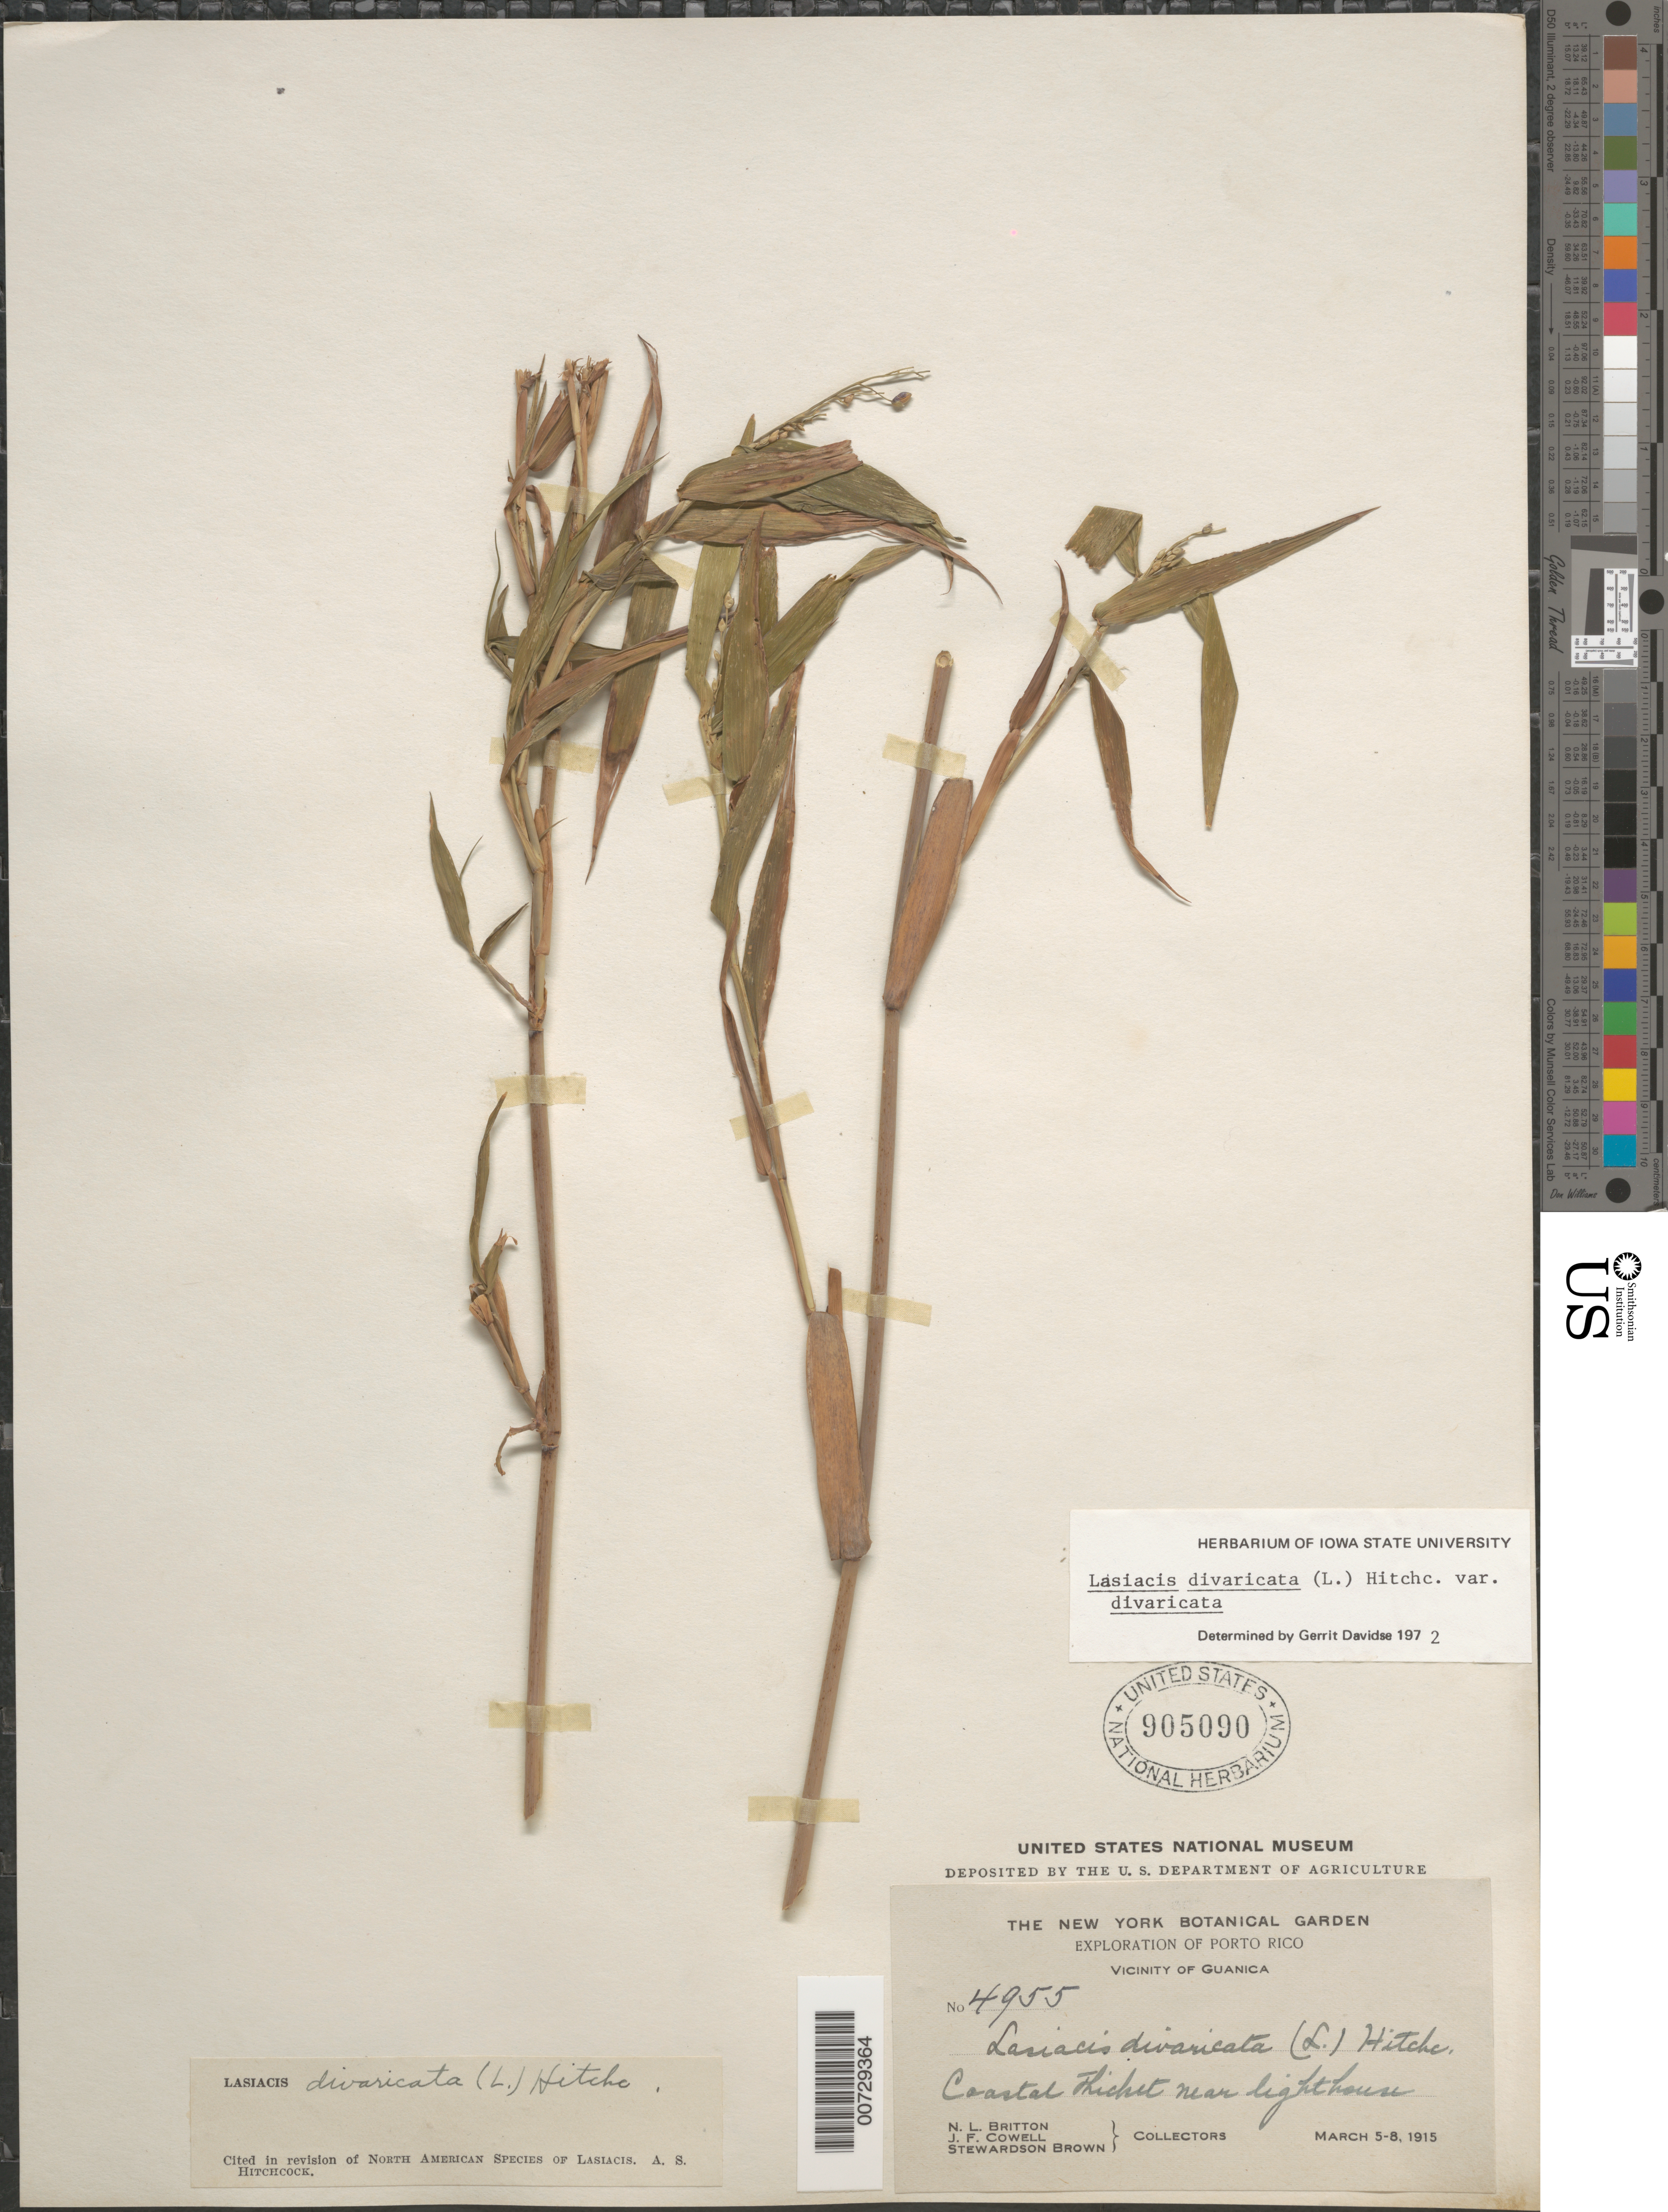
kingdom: Plantae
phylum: Tracheophyta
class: Liliopsida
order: Poales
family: Poaceae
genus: Lasiacis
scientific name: Lasiacis divaricata var. divaricata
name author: (L.) Hitchc.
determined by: Davidse, Gerrit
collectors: N. Britton, J. F. Cowell & S. Brown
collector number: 4955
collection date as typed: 05 Mar 1915 to 08 Mar 1915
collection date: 1915-03-05/1915-03-08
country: Puerto Rico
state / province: Guánica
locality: Guanica, vic of; near lighthouse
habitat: Coastal thicket near lighthouse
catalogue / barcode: US 905090